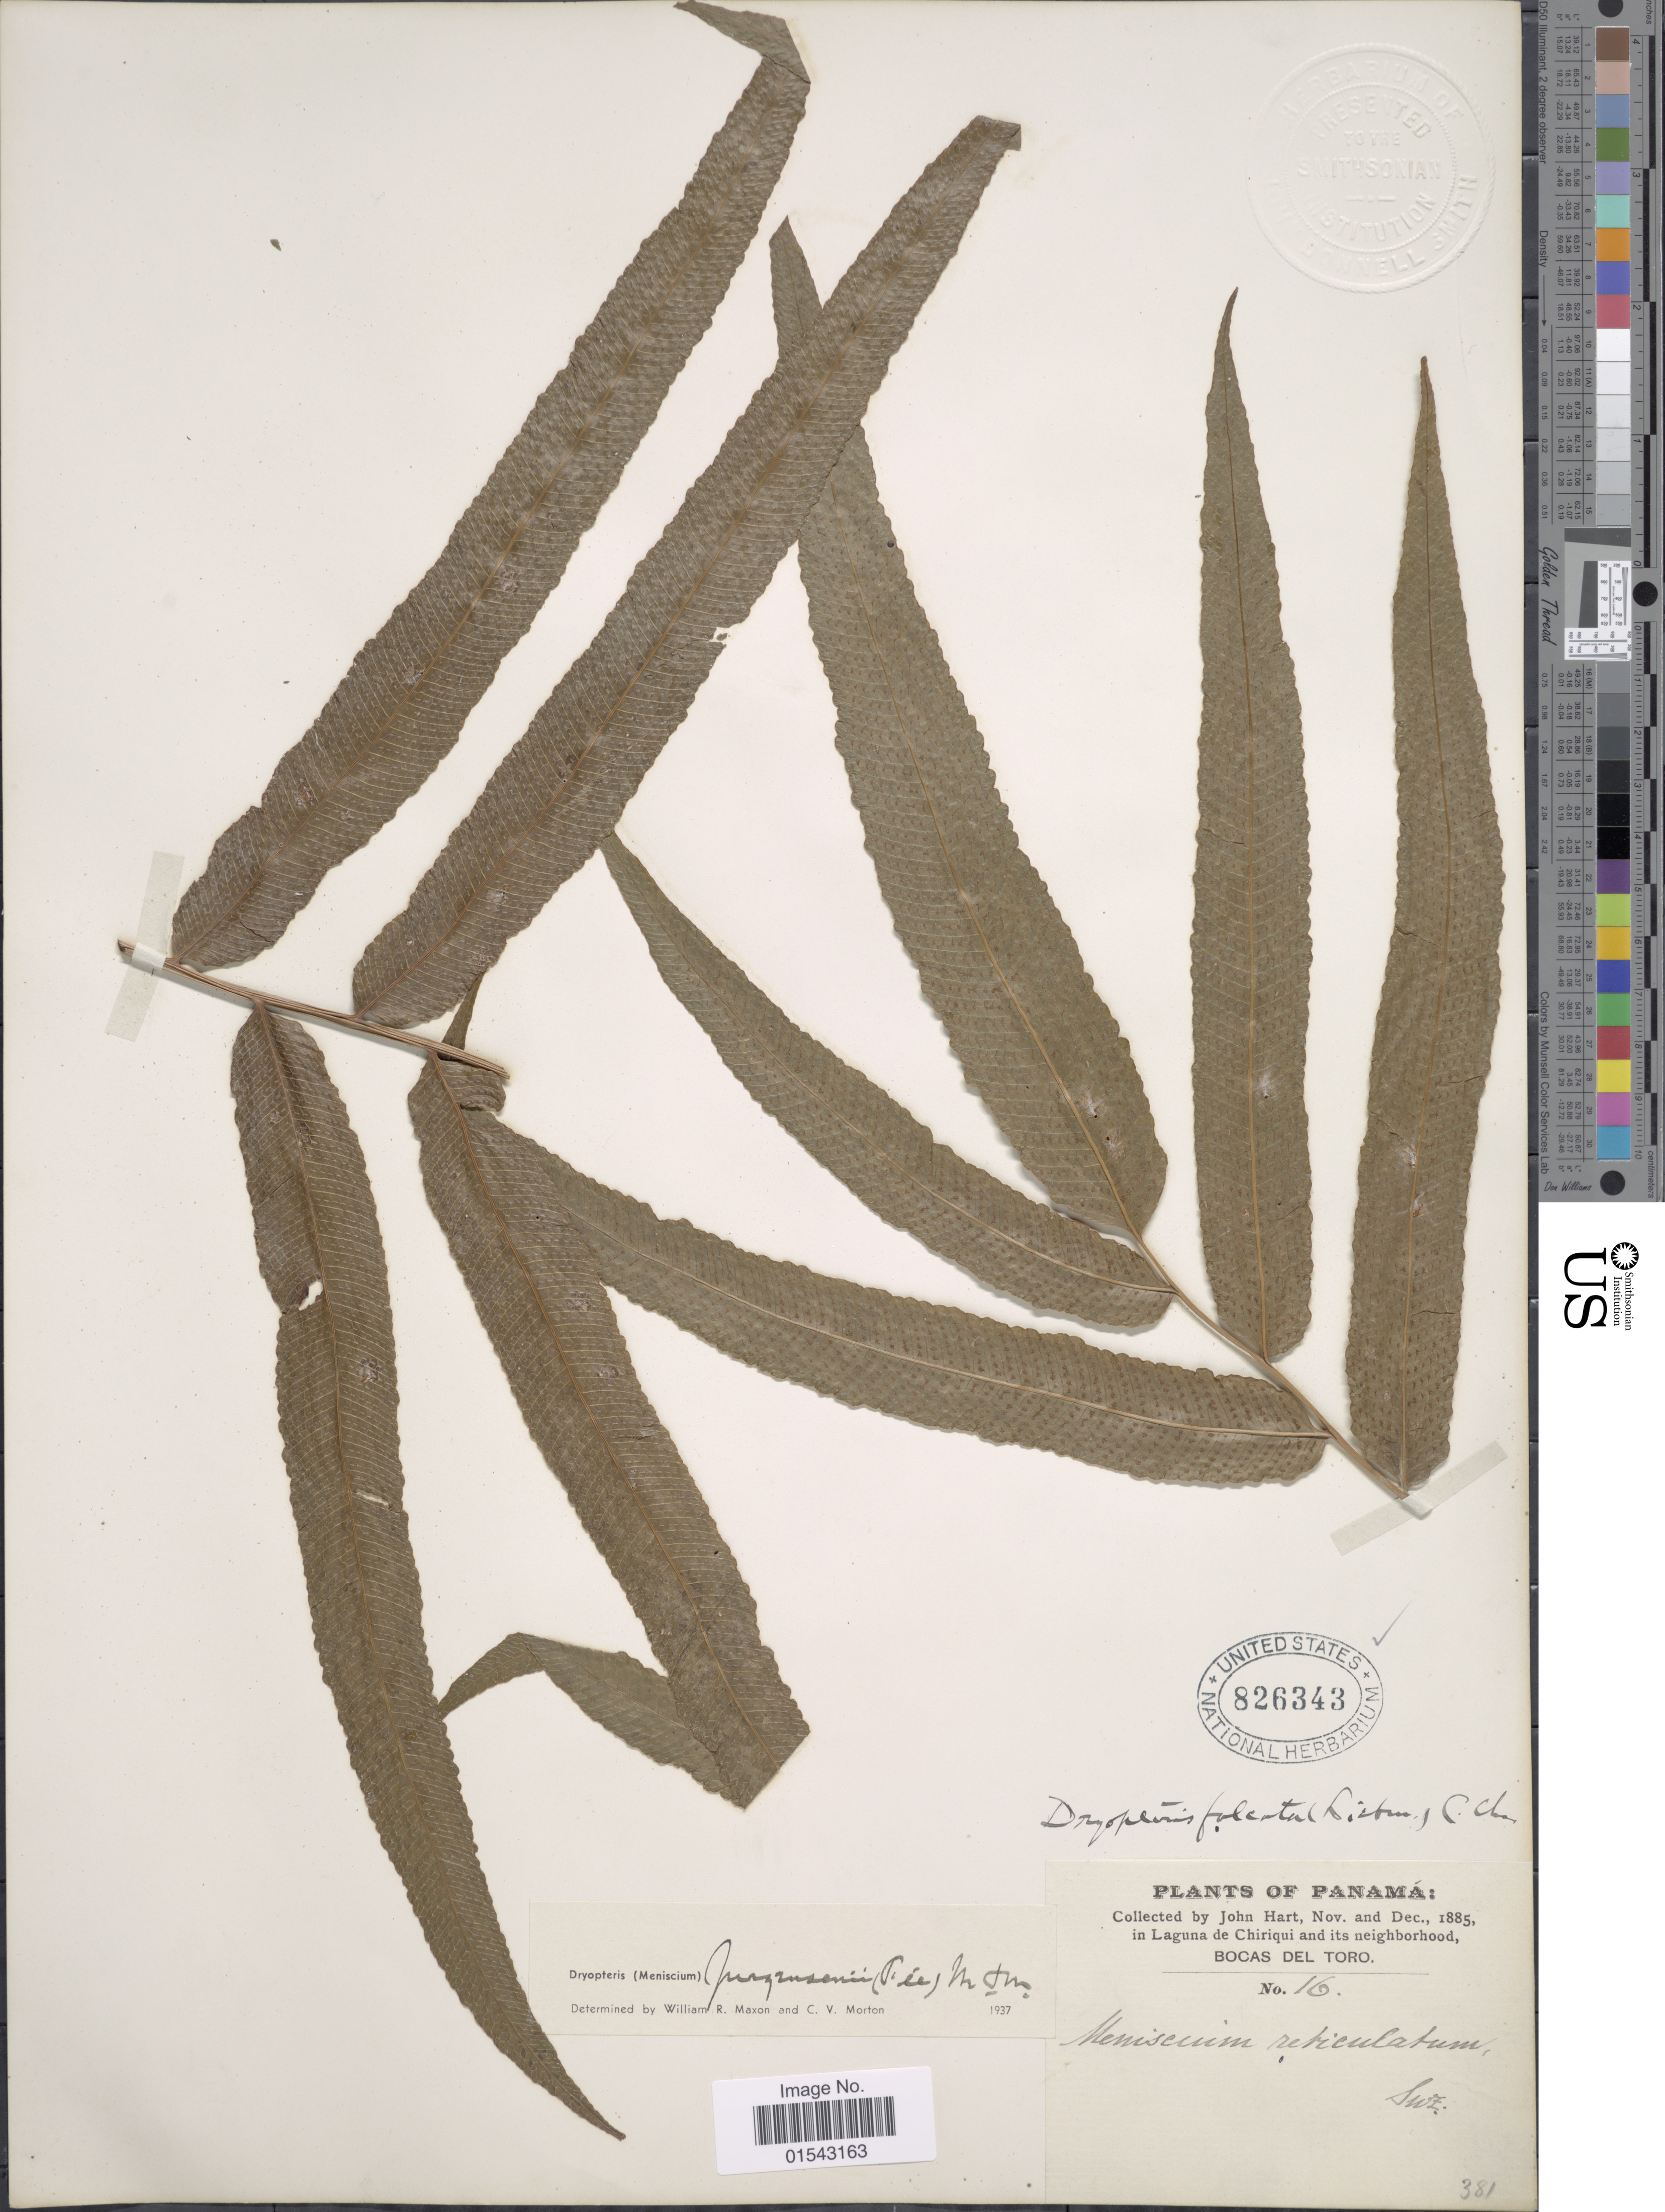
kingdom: Plantae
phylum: Tracheophyta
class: Polypodiopsida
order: Polypodiales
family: Thelypteridaceae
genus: Meniscium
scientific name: Meniscium falcatum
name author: Liebm.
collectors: J. H. Hart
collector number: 16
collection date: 1885-11/1885-12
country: Panama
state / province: Bocas del Toro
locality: Panama, in Laguna de Chiriqui and its neighborhood, Bocas Del Toro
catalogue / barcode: US 826343